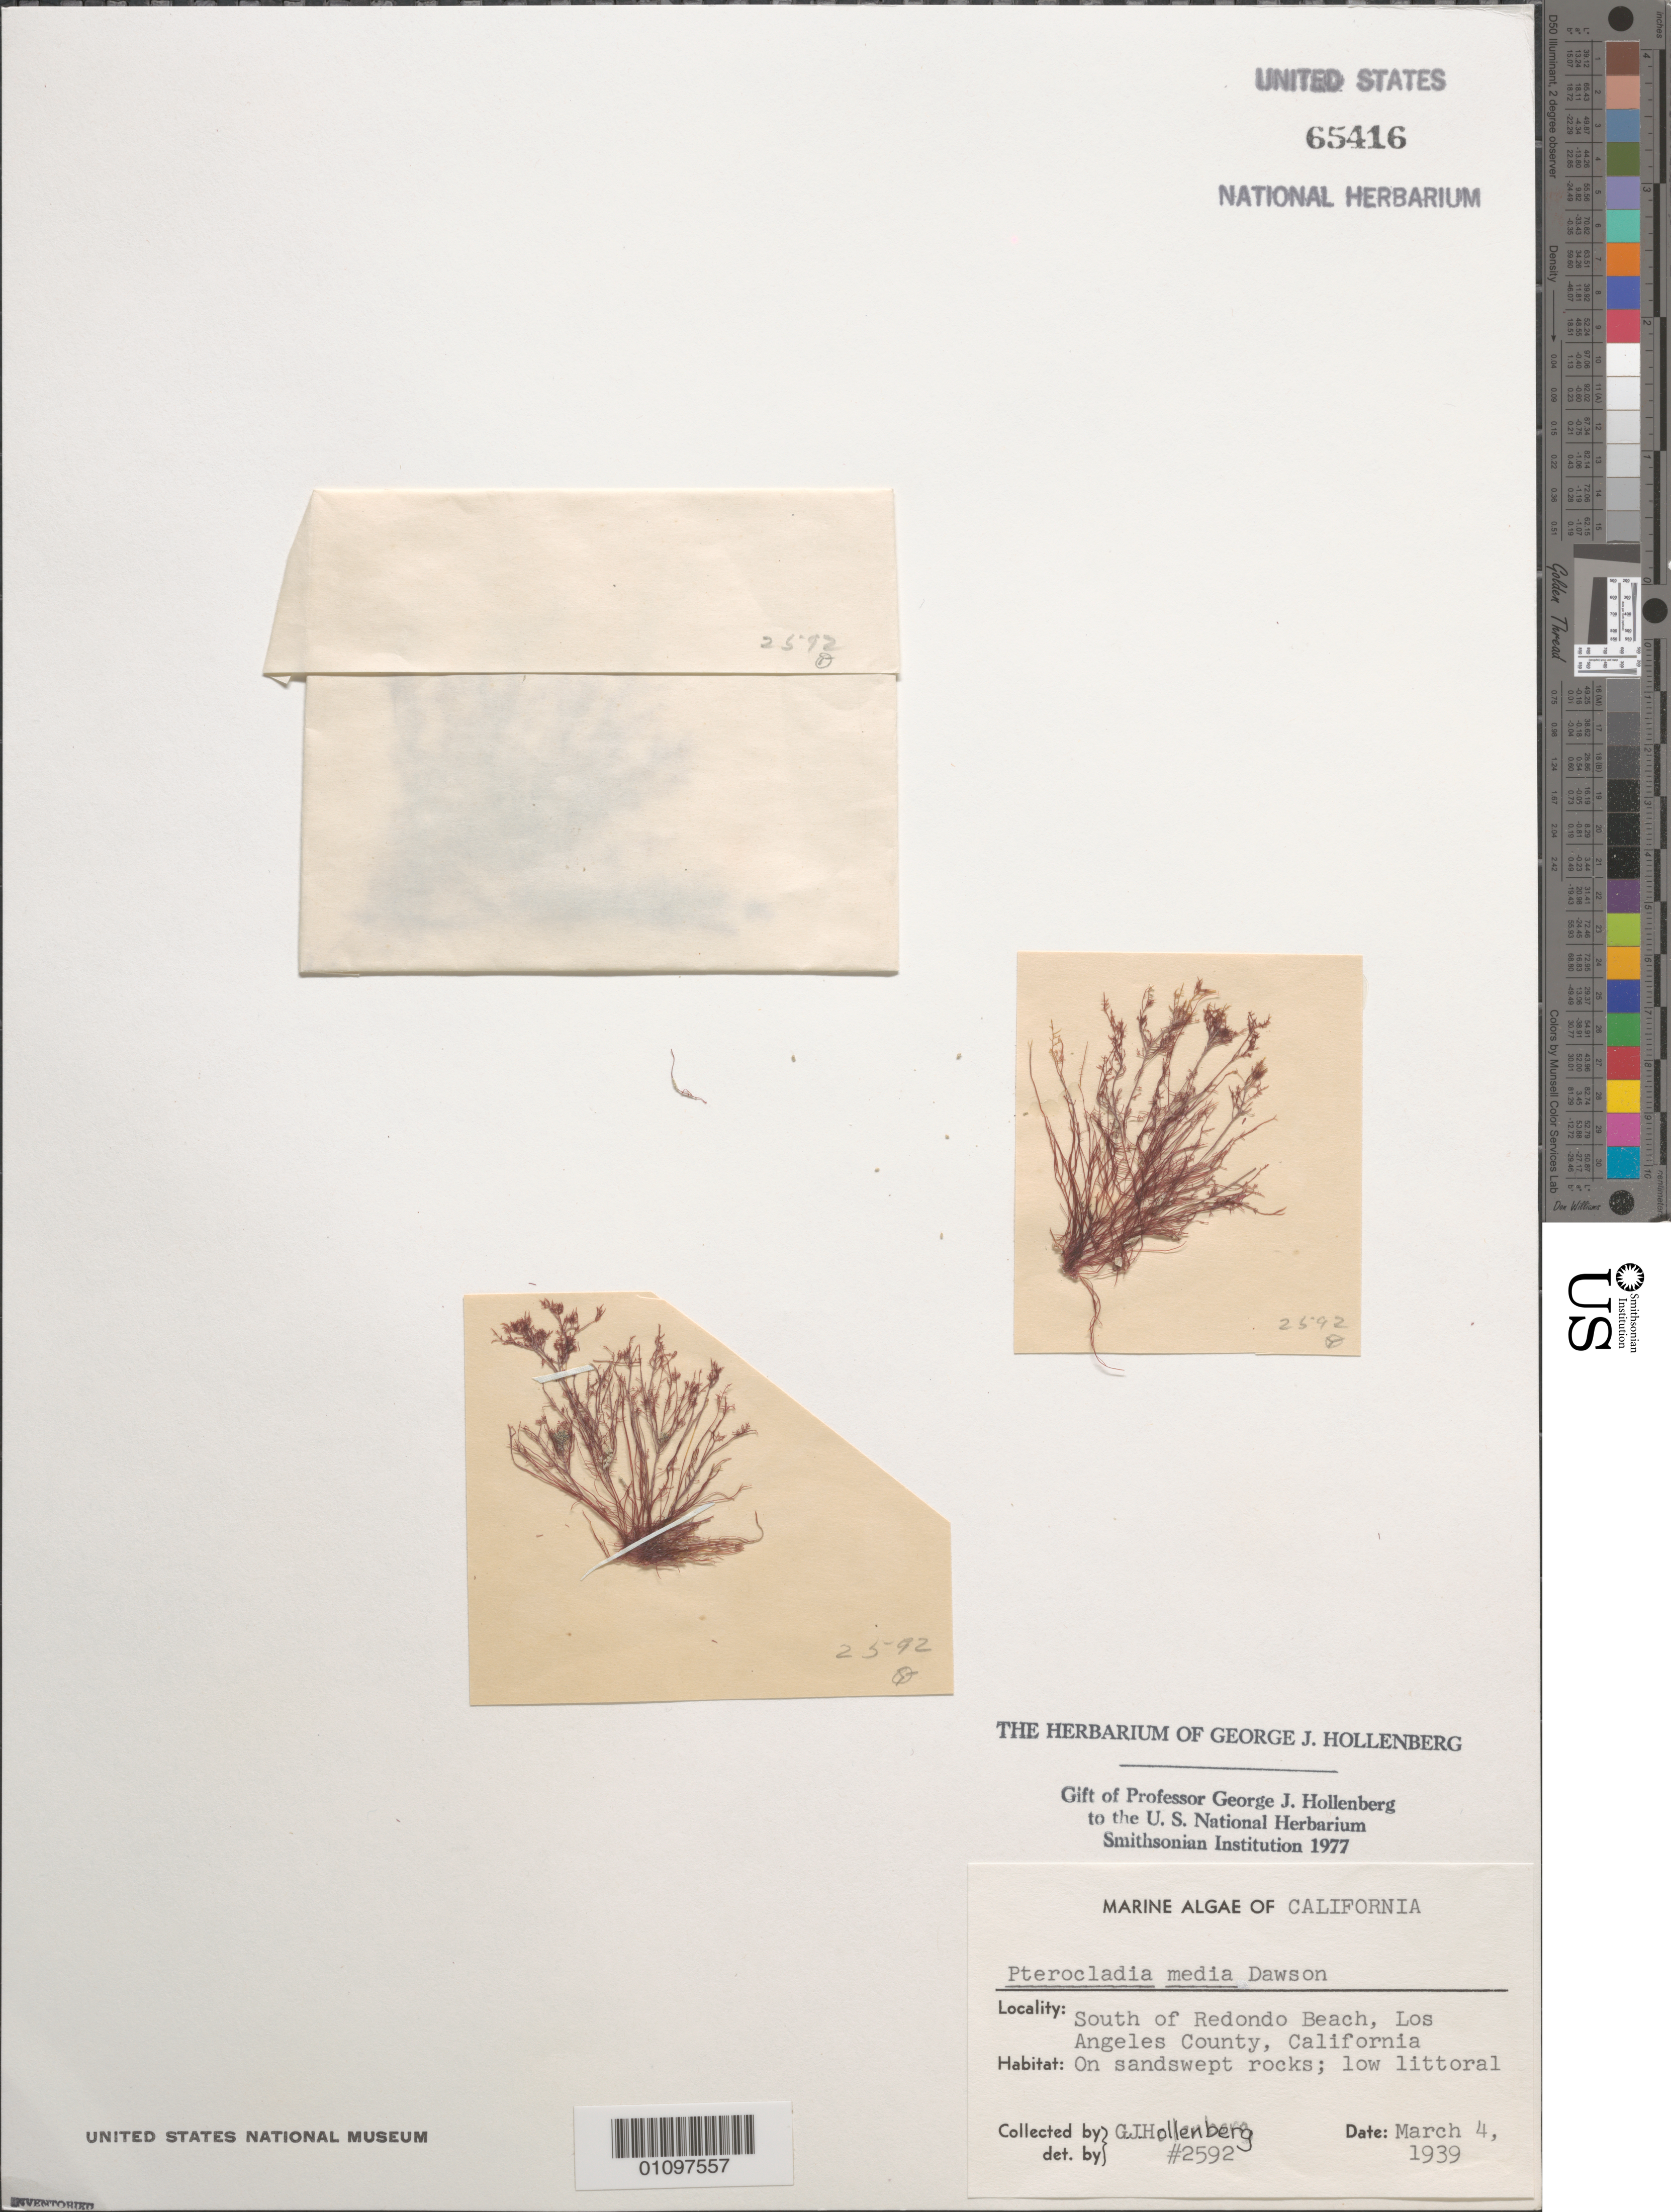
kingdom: Plantae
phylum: Rhodophyta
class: Florideophyceae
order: Gelidiales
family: Pterocladiaceae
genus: Pterocladiella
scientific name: Pterocladiella media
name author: (E.Y. Dawson) G.H. Boo & K.A. Miller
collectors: G. Hollenberg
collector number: GJH 2592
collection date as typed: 04 Mar 1939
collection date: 1939-03-04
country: United States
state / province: California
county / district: Los Angeles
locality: South of Redondo Beach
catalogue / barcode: US 65416